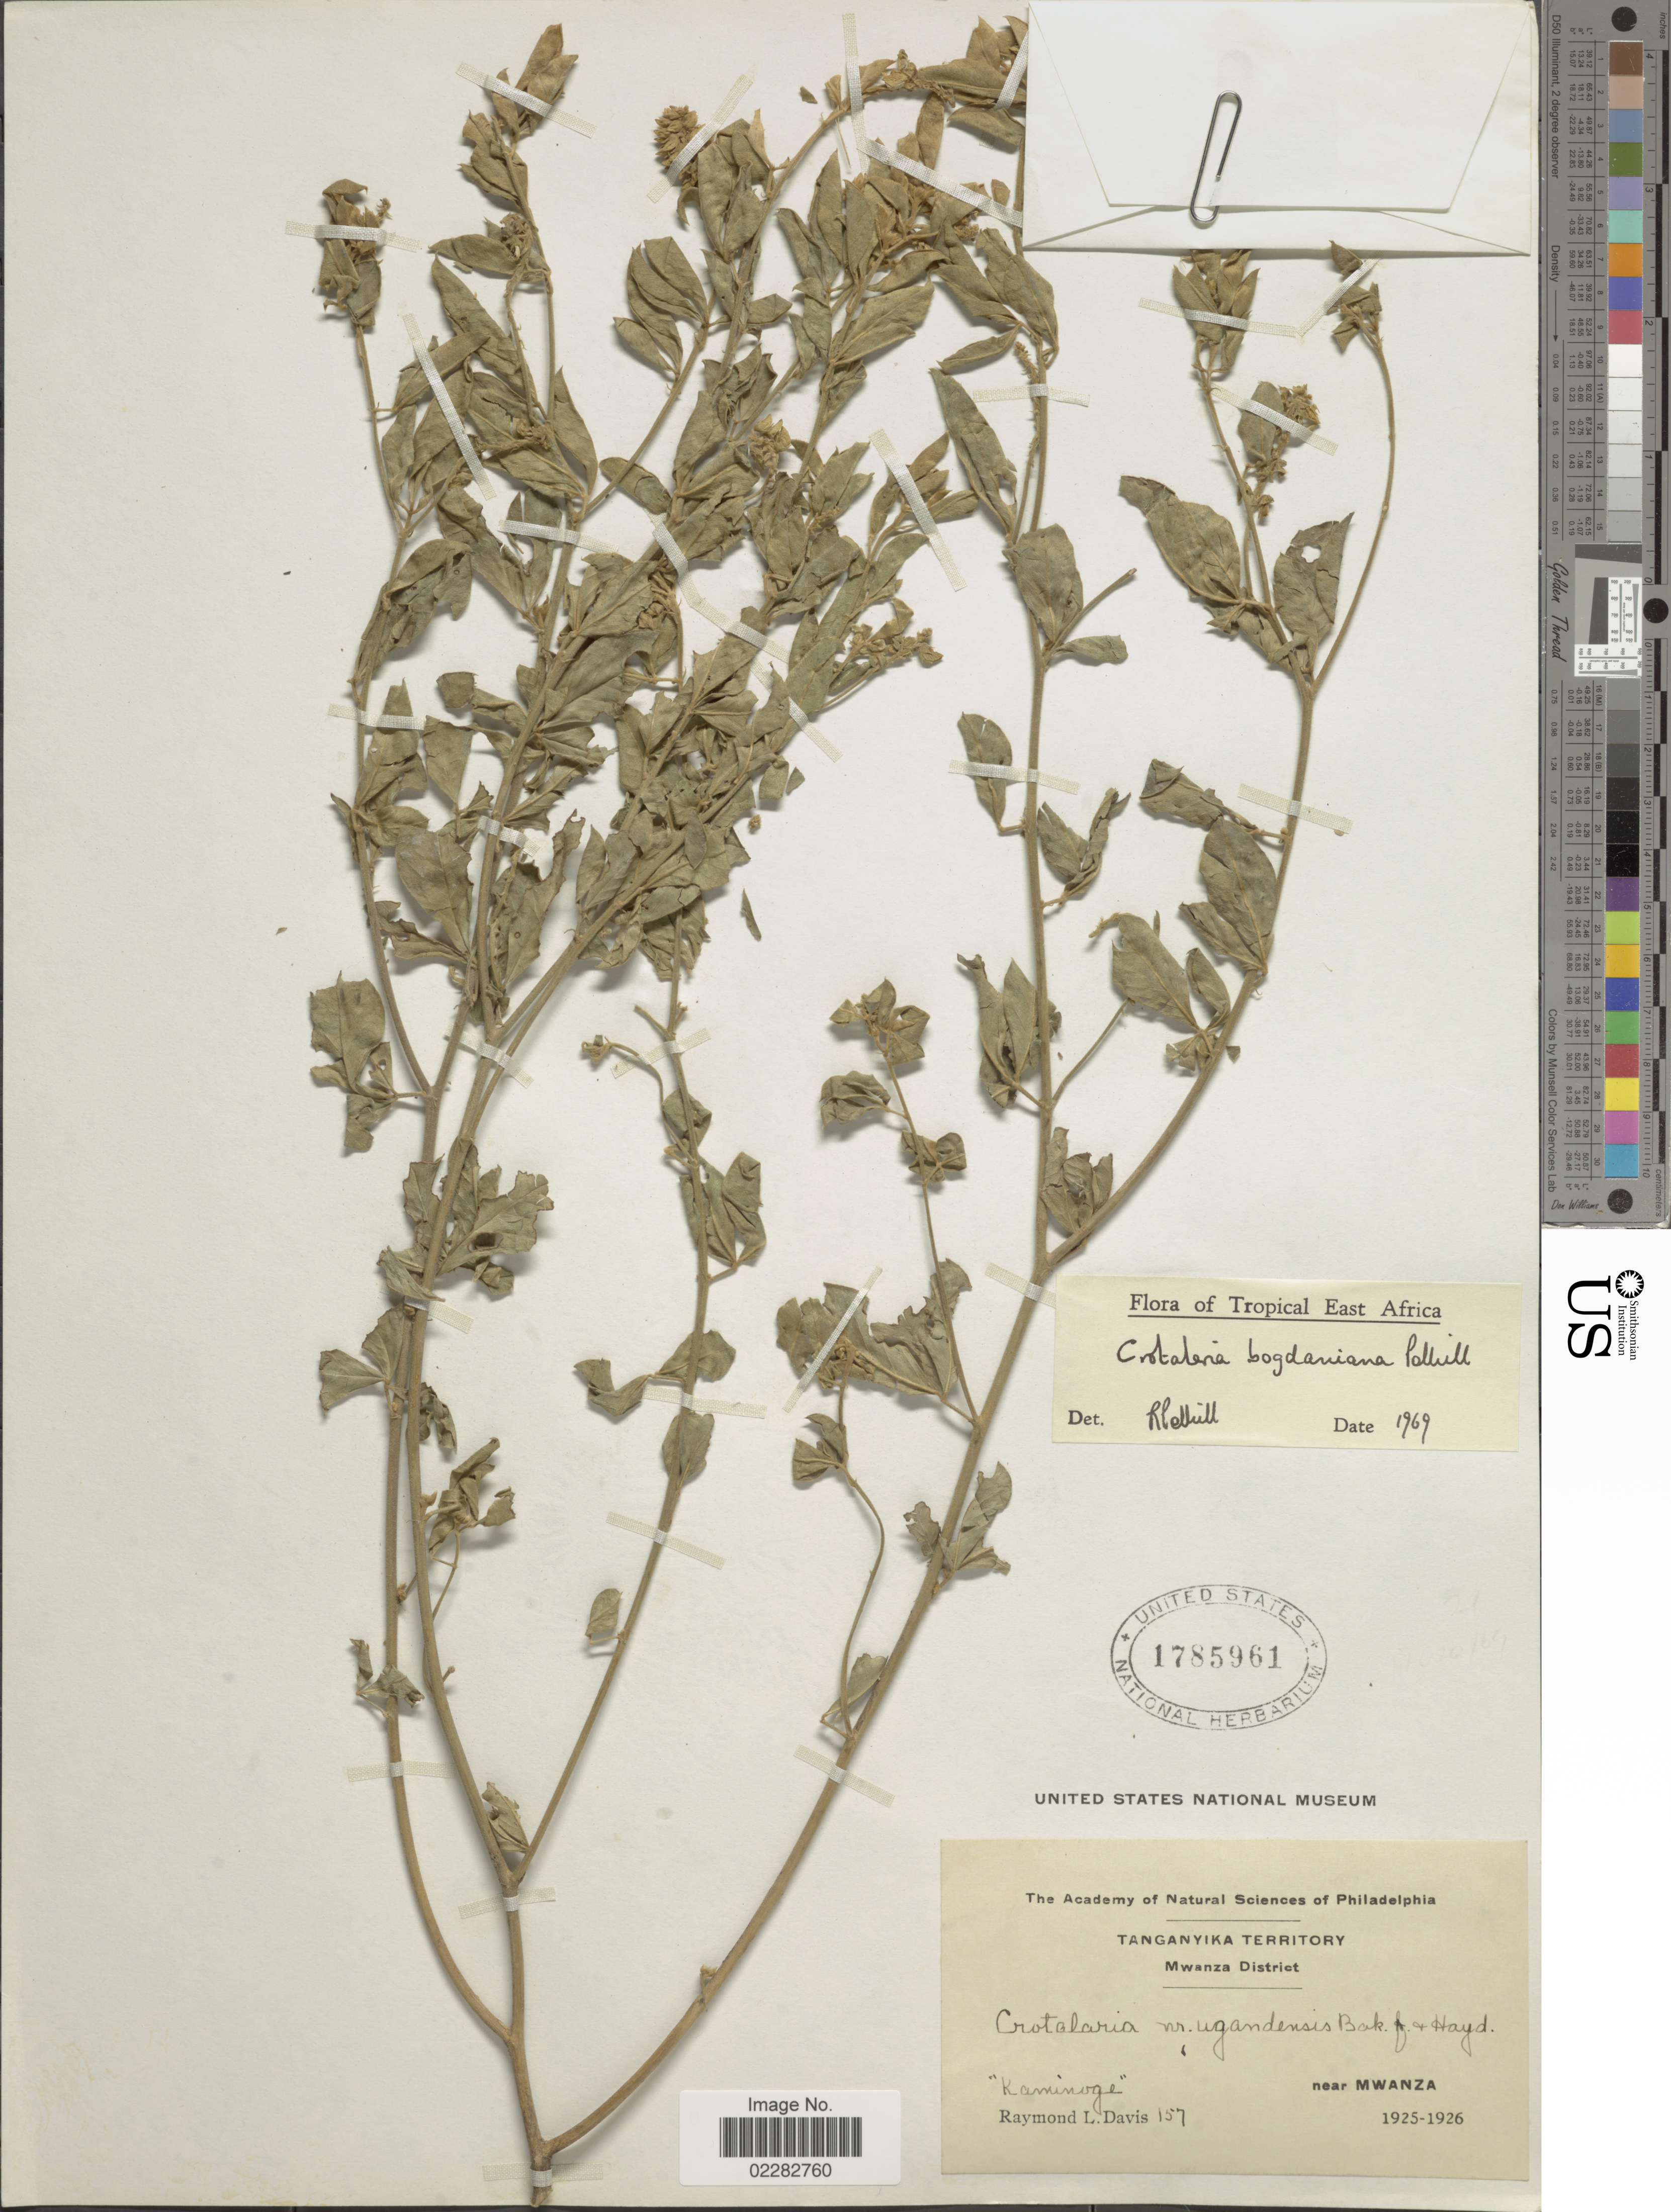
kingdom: Plantae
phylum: Tracheophyta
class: Magnoliopsida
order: Fabales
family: Fabaceae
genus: Crotalaria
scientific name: Crotalaria bogdaniana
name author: Polhill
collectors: R. Davis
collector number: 157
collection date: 1925/1926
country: Tanzania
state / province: Mwanza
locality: Tanganyika Territory, "Kaminoge", near Mwanza.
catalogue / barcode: US 1785961